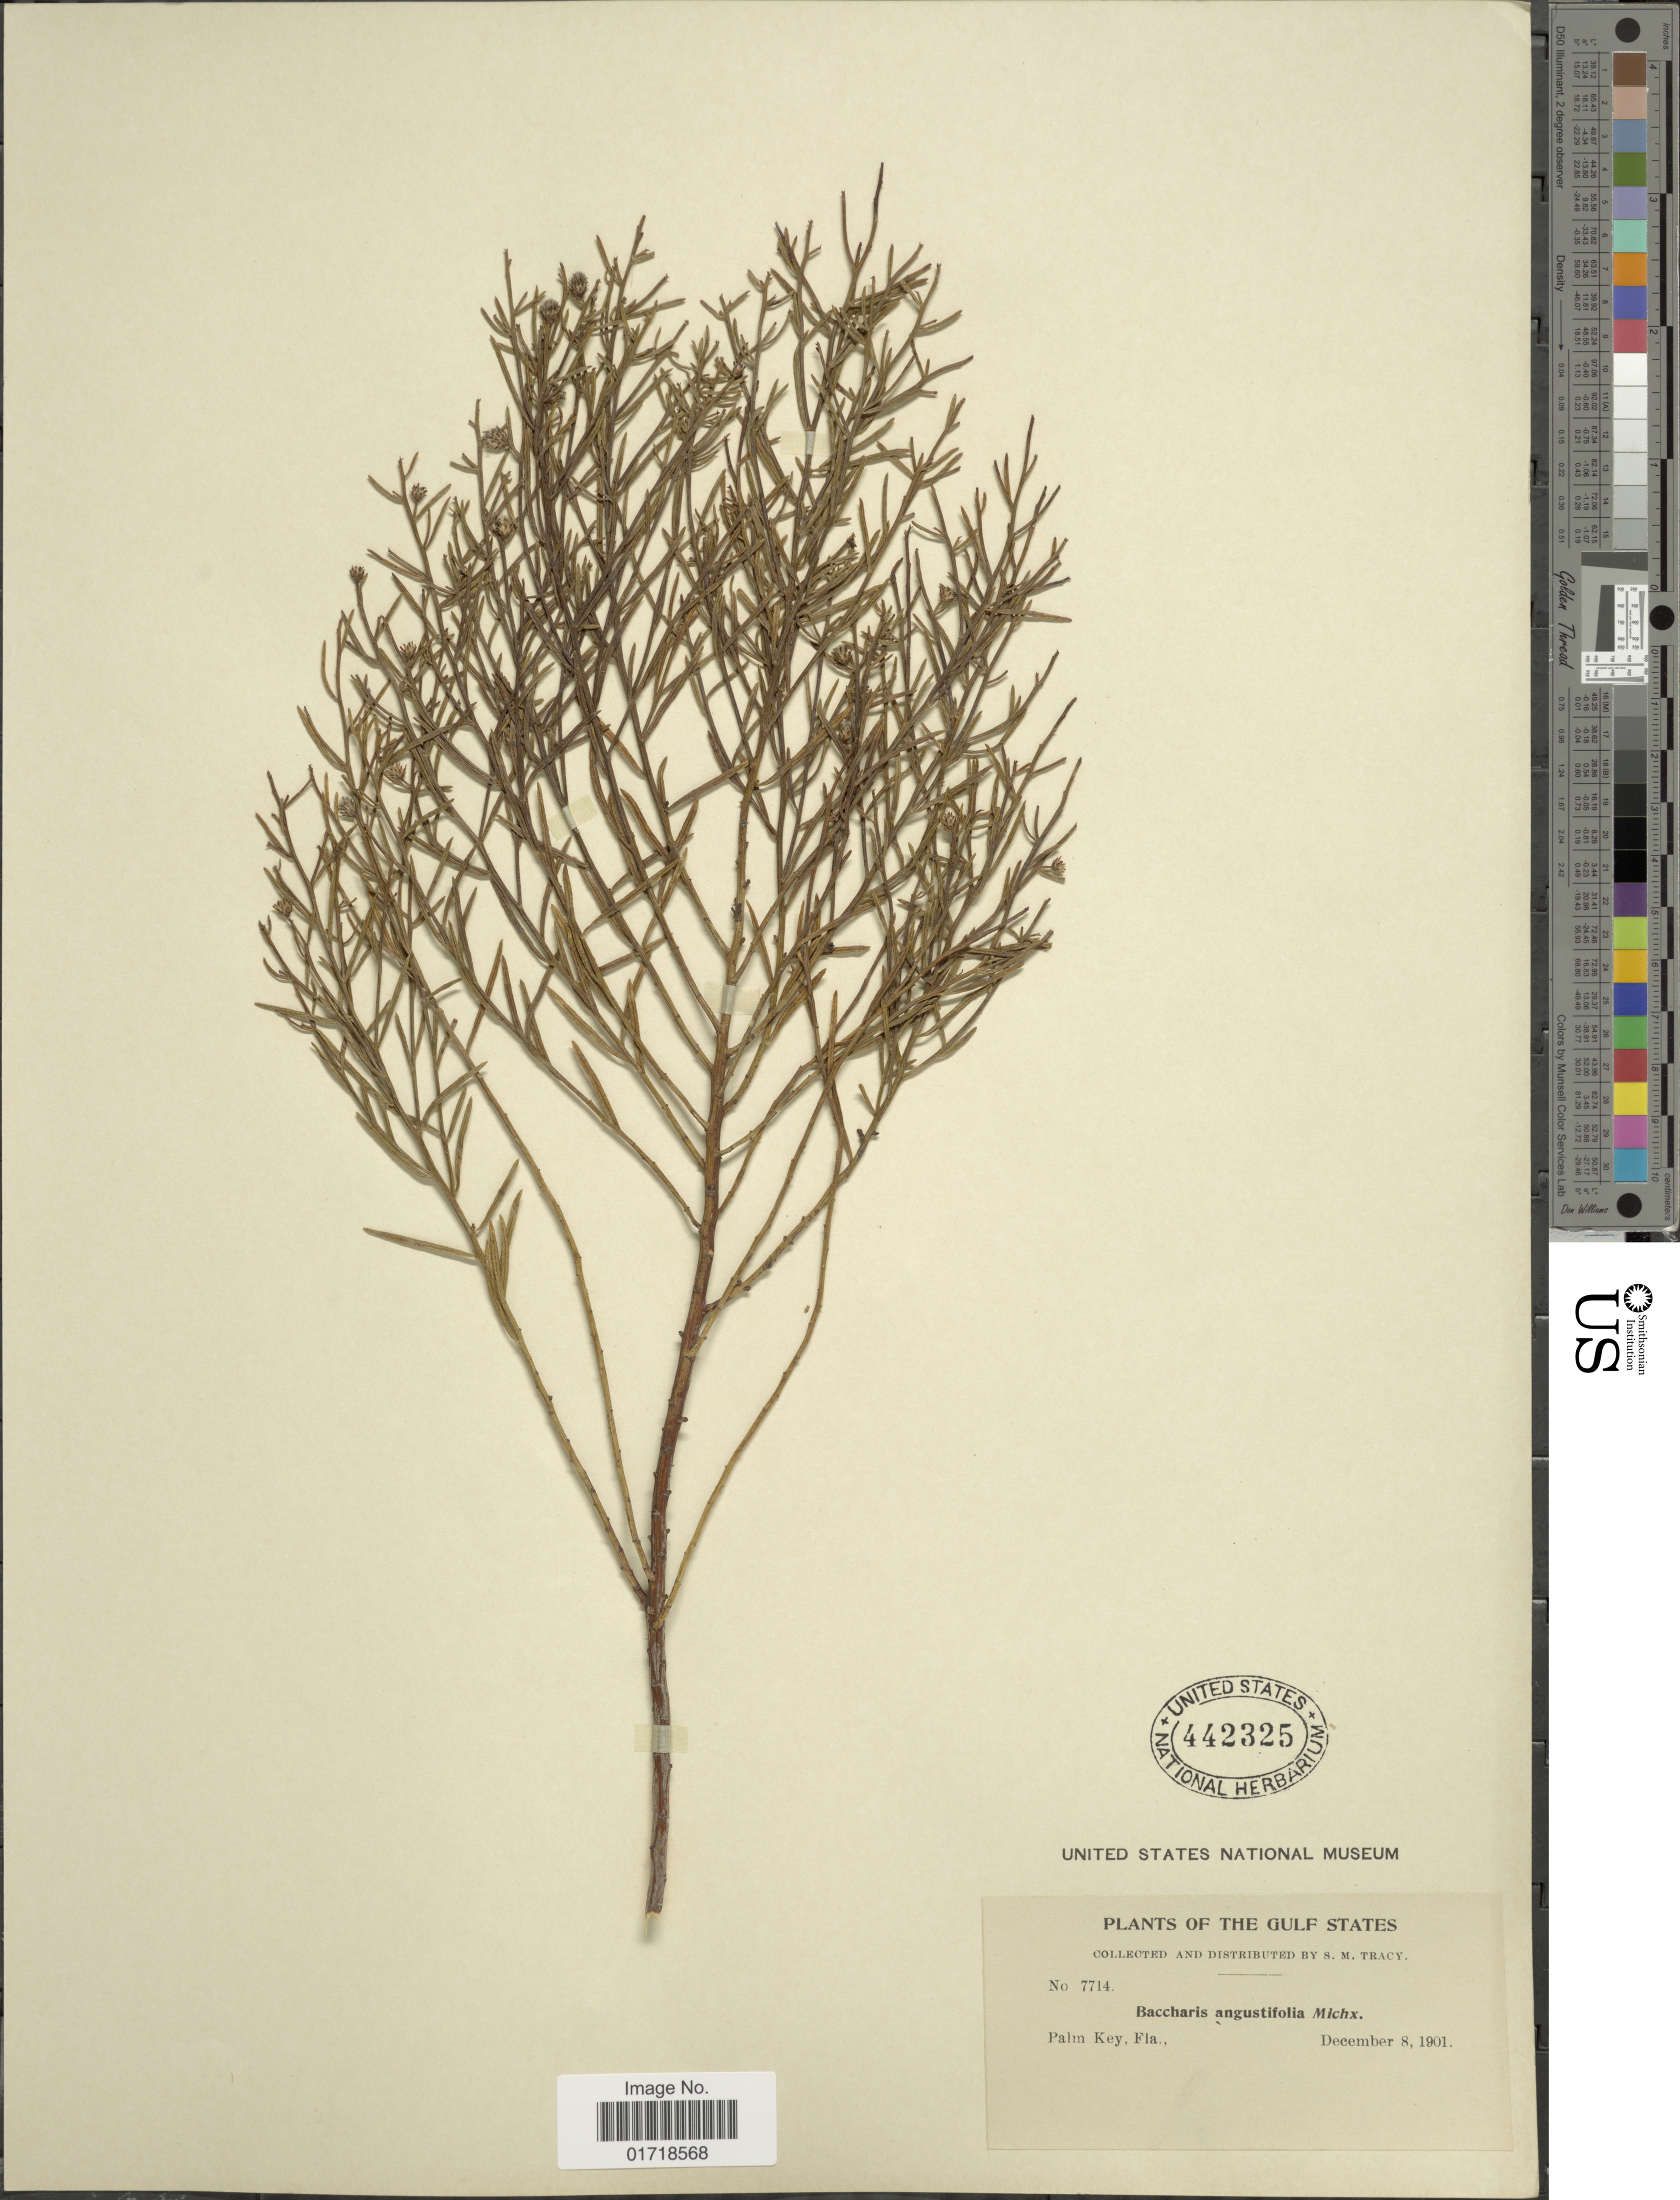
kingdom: Plantae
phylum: Tracheophyta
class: Magnoliopsida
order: Asterales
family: Asteraceae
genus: Baccharis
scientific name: Baccharis angustifolia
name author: Michx.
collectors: S. M. Tracy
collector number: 7714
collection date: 1901-12-08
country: United States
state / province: Florida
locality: The Gulf States, Palm Key.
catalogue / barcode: US 442325